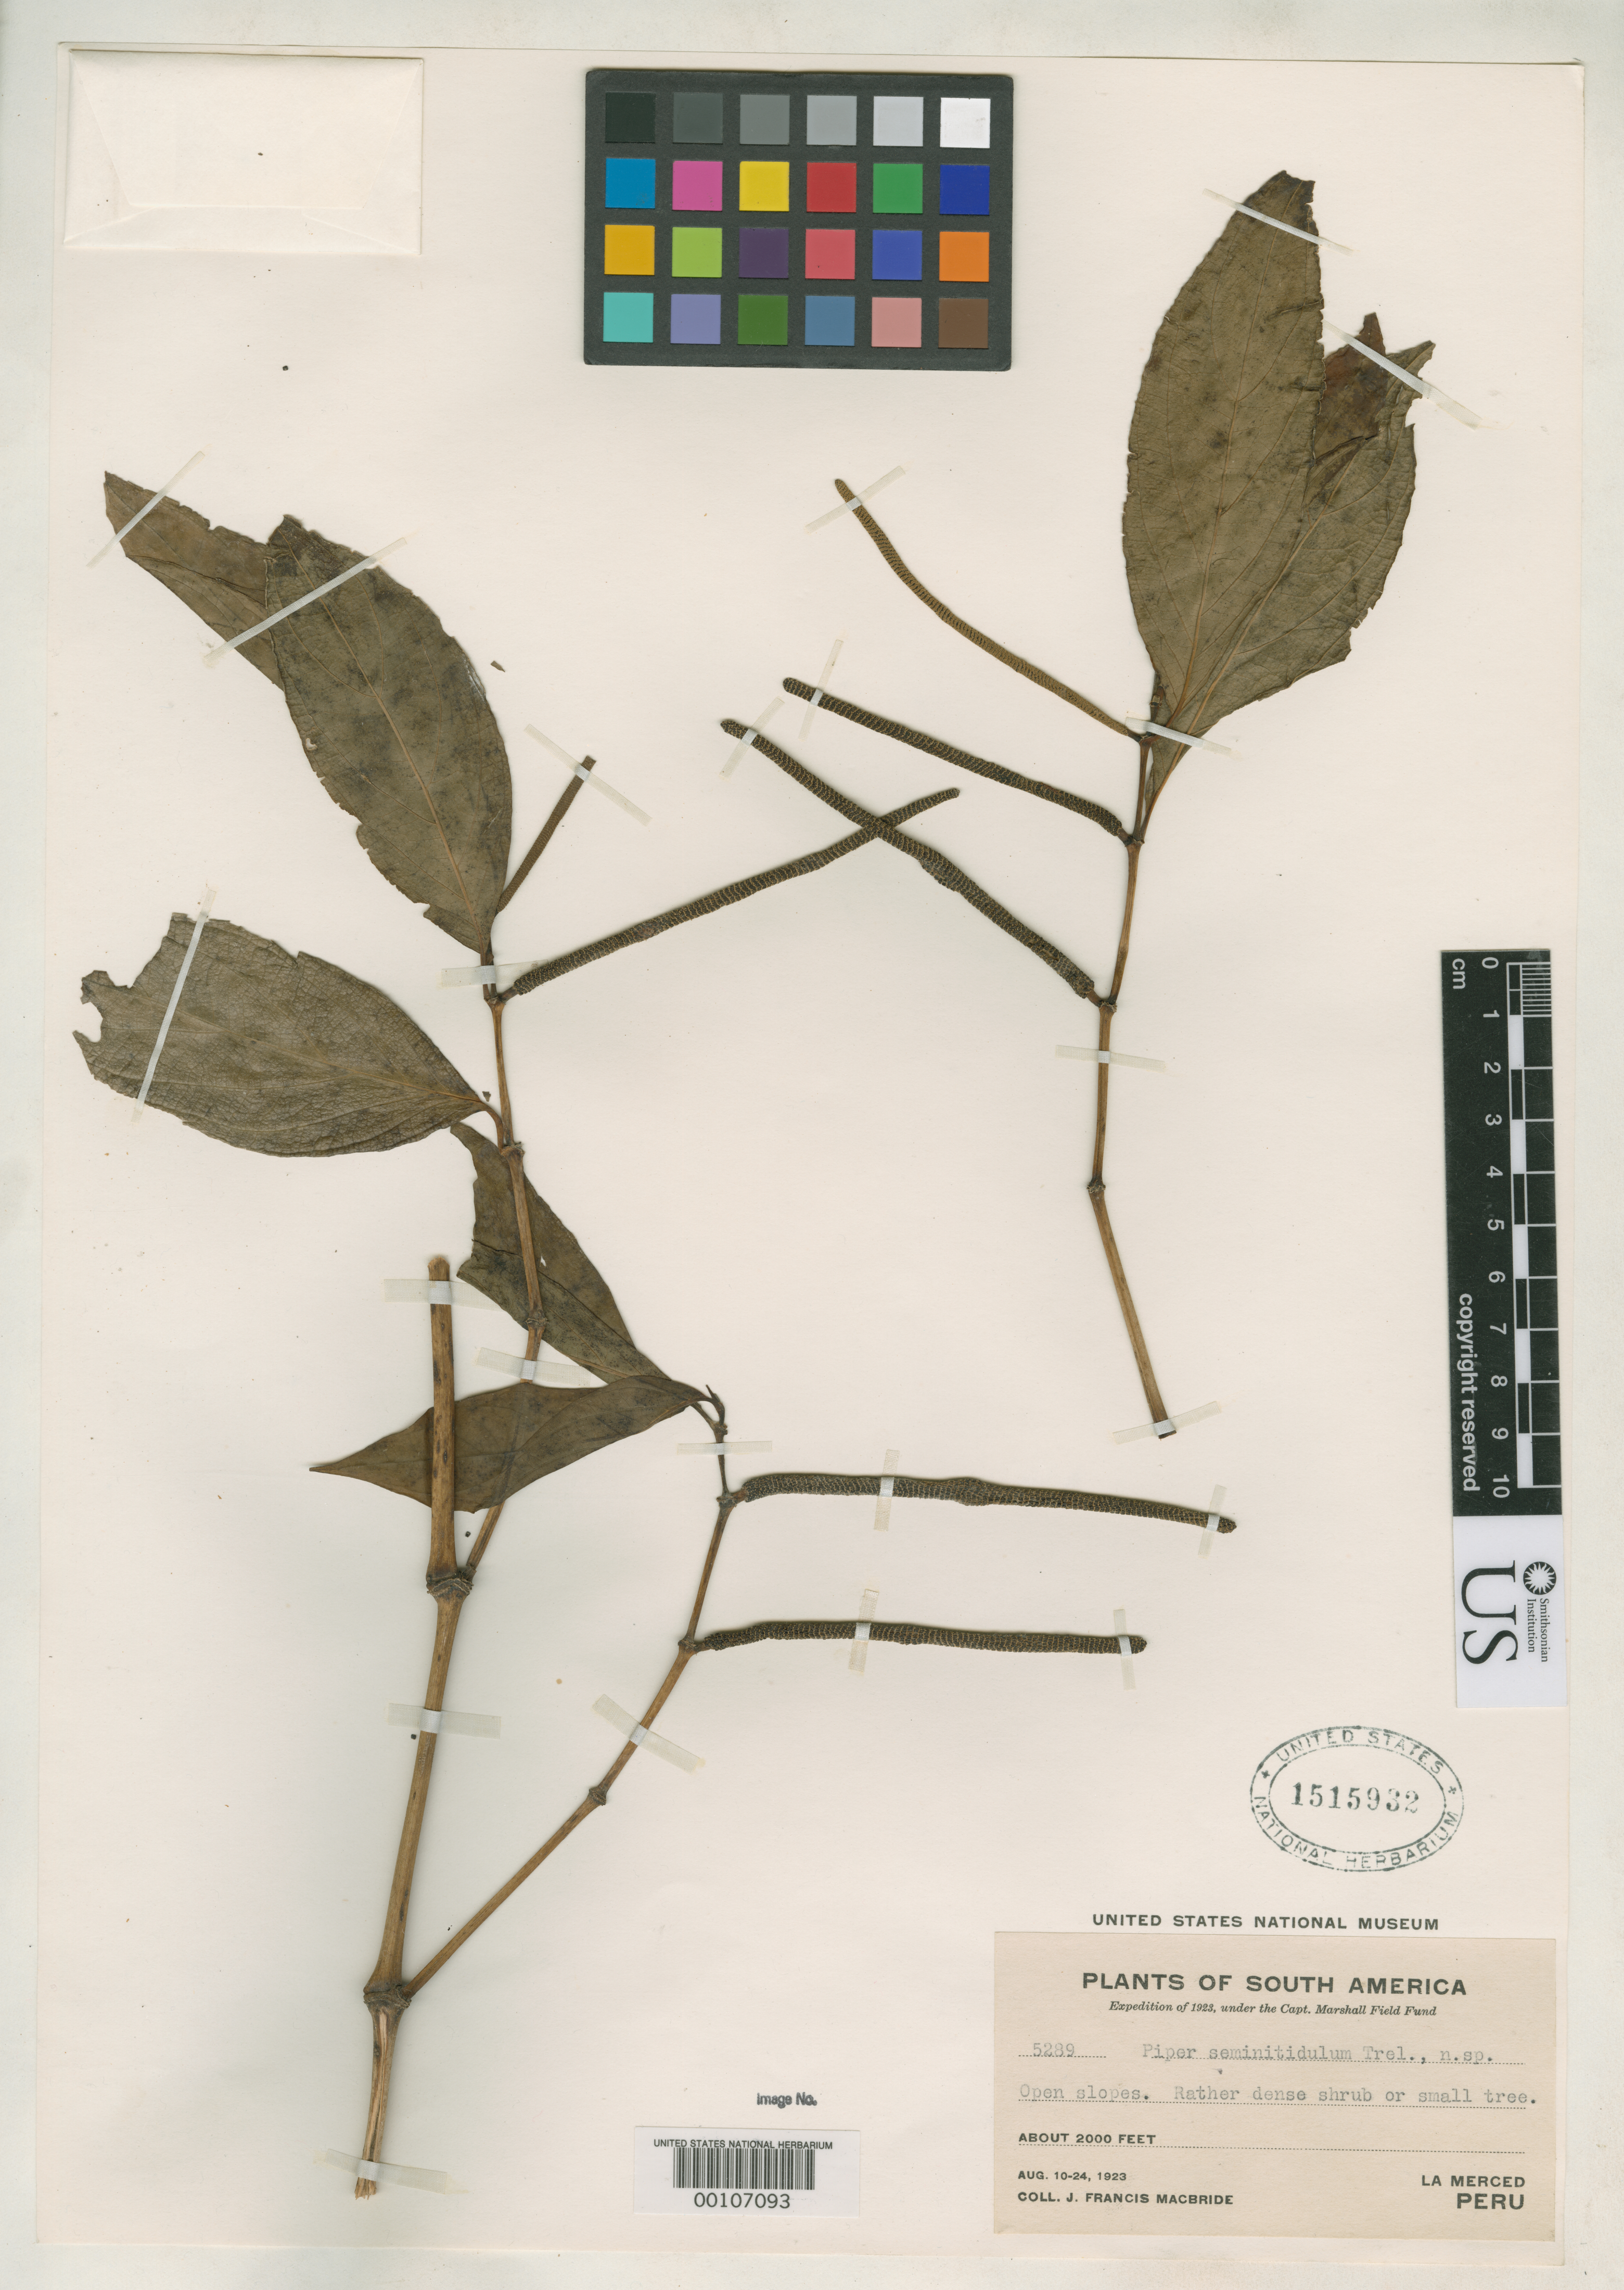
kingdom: Plantae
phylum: Tracheophyta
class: Magnoliopsida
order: Piperales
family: Piperaceae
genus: Piper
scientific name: Piper seminitidulum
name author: Trel. in J.F. Macbr.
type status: Isotype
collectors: J. F. Macbride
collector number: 5289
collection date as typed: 10 Aug 1923 to 24 Aug 1923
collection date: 1923-08-10/1923-08-24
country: Peru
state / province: Junín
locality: La Merced.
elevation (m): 610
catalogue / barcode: US 1515932